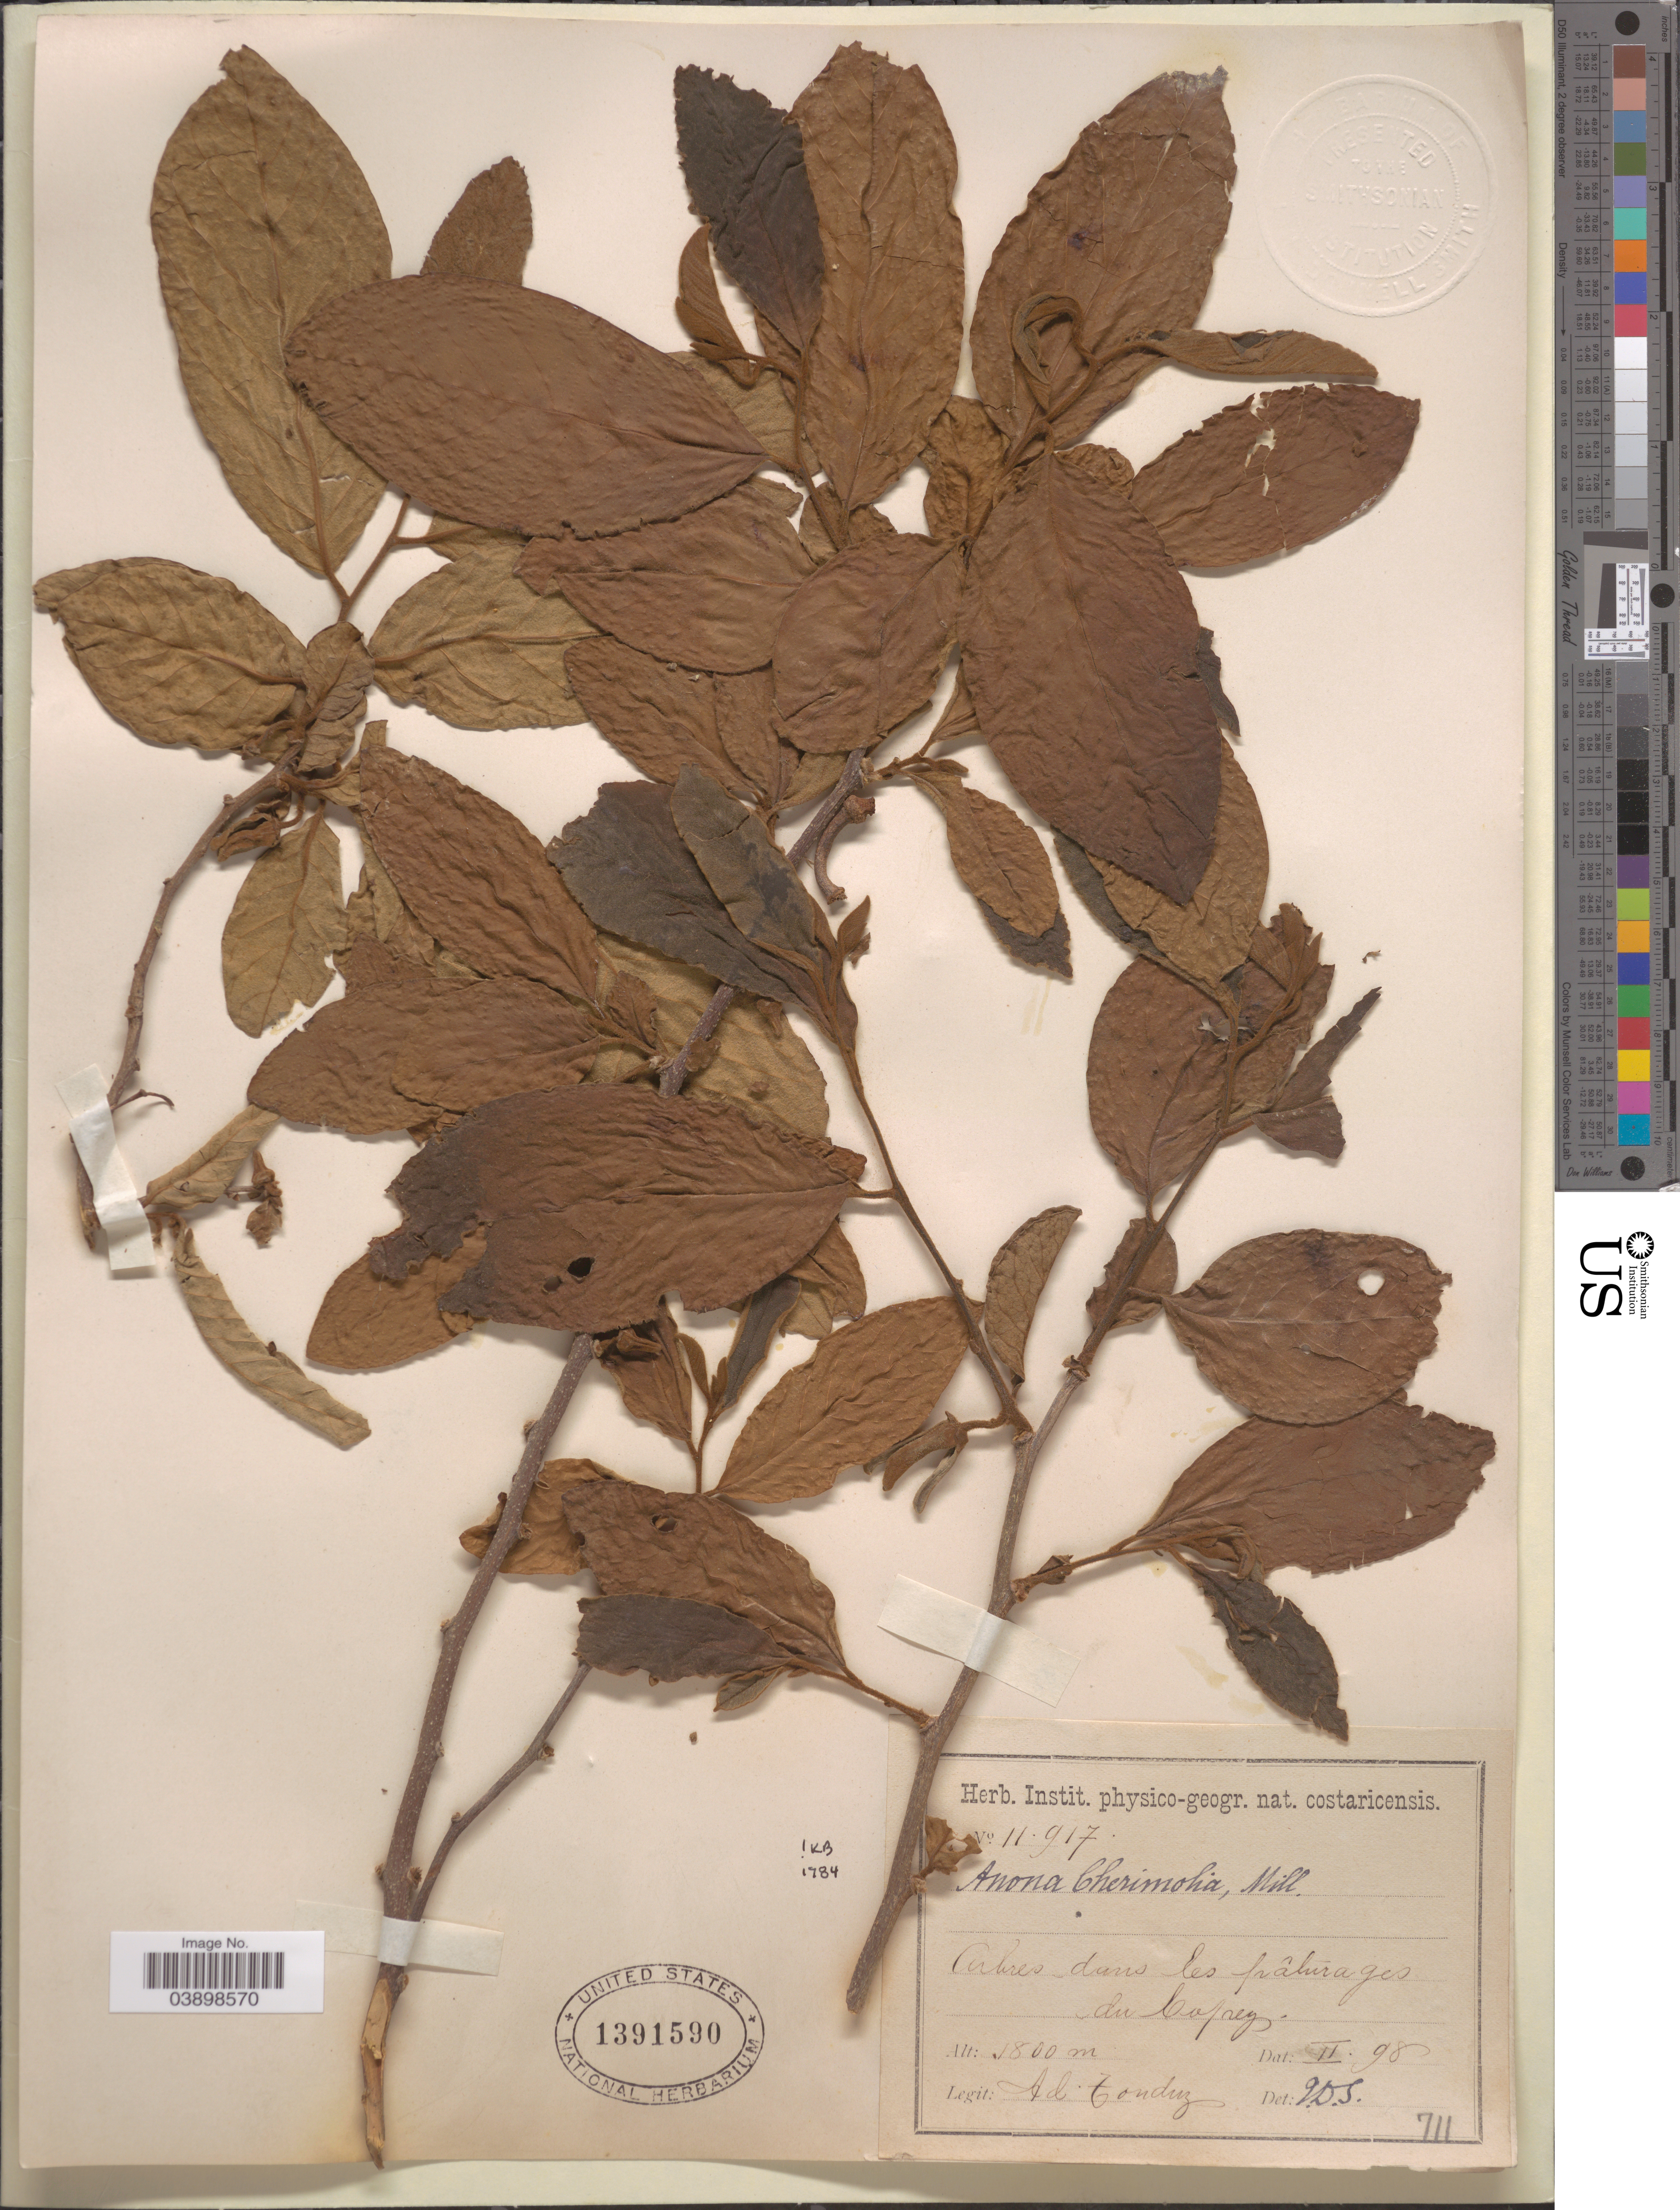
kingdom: Plantae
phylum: Tracheophyta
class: Magnoliopsida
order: Magnoliales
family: Annonaceae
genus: Annona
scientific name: Annona cherimola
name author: Mill.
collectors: A. Tonduz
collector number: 11917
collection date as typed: Transcribed d/m/y: /2/98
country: Costa Rica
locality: Arbres dans les pâturages du Copey.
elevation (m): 1800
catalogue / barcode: US 1391590